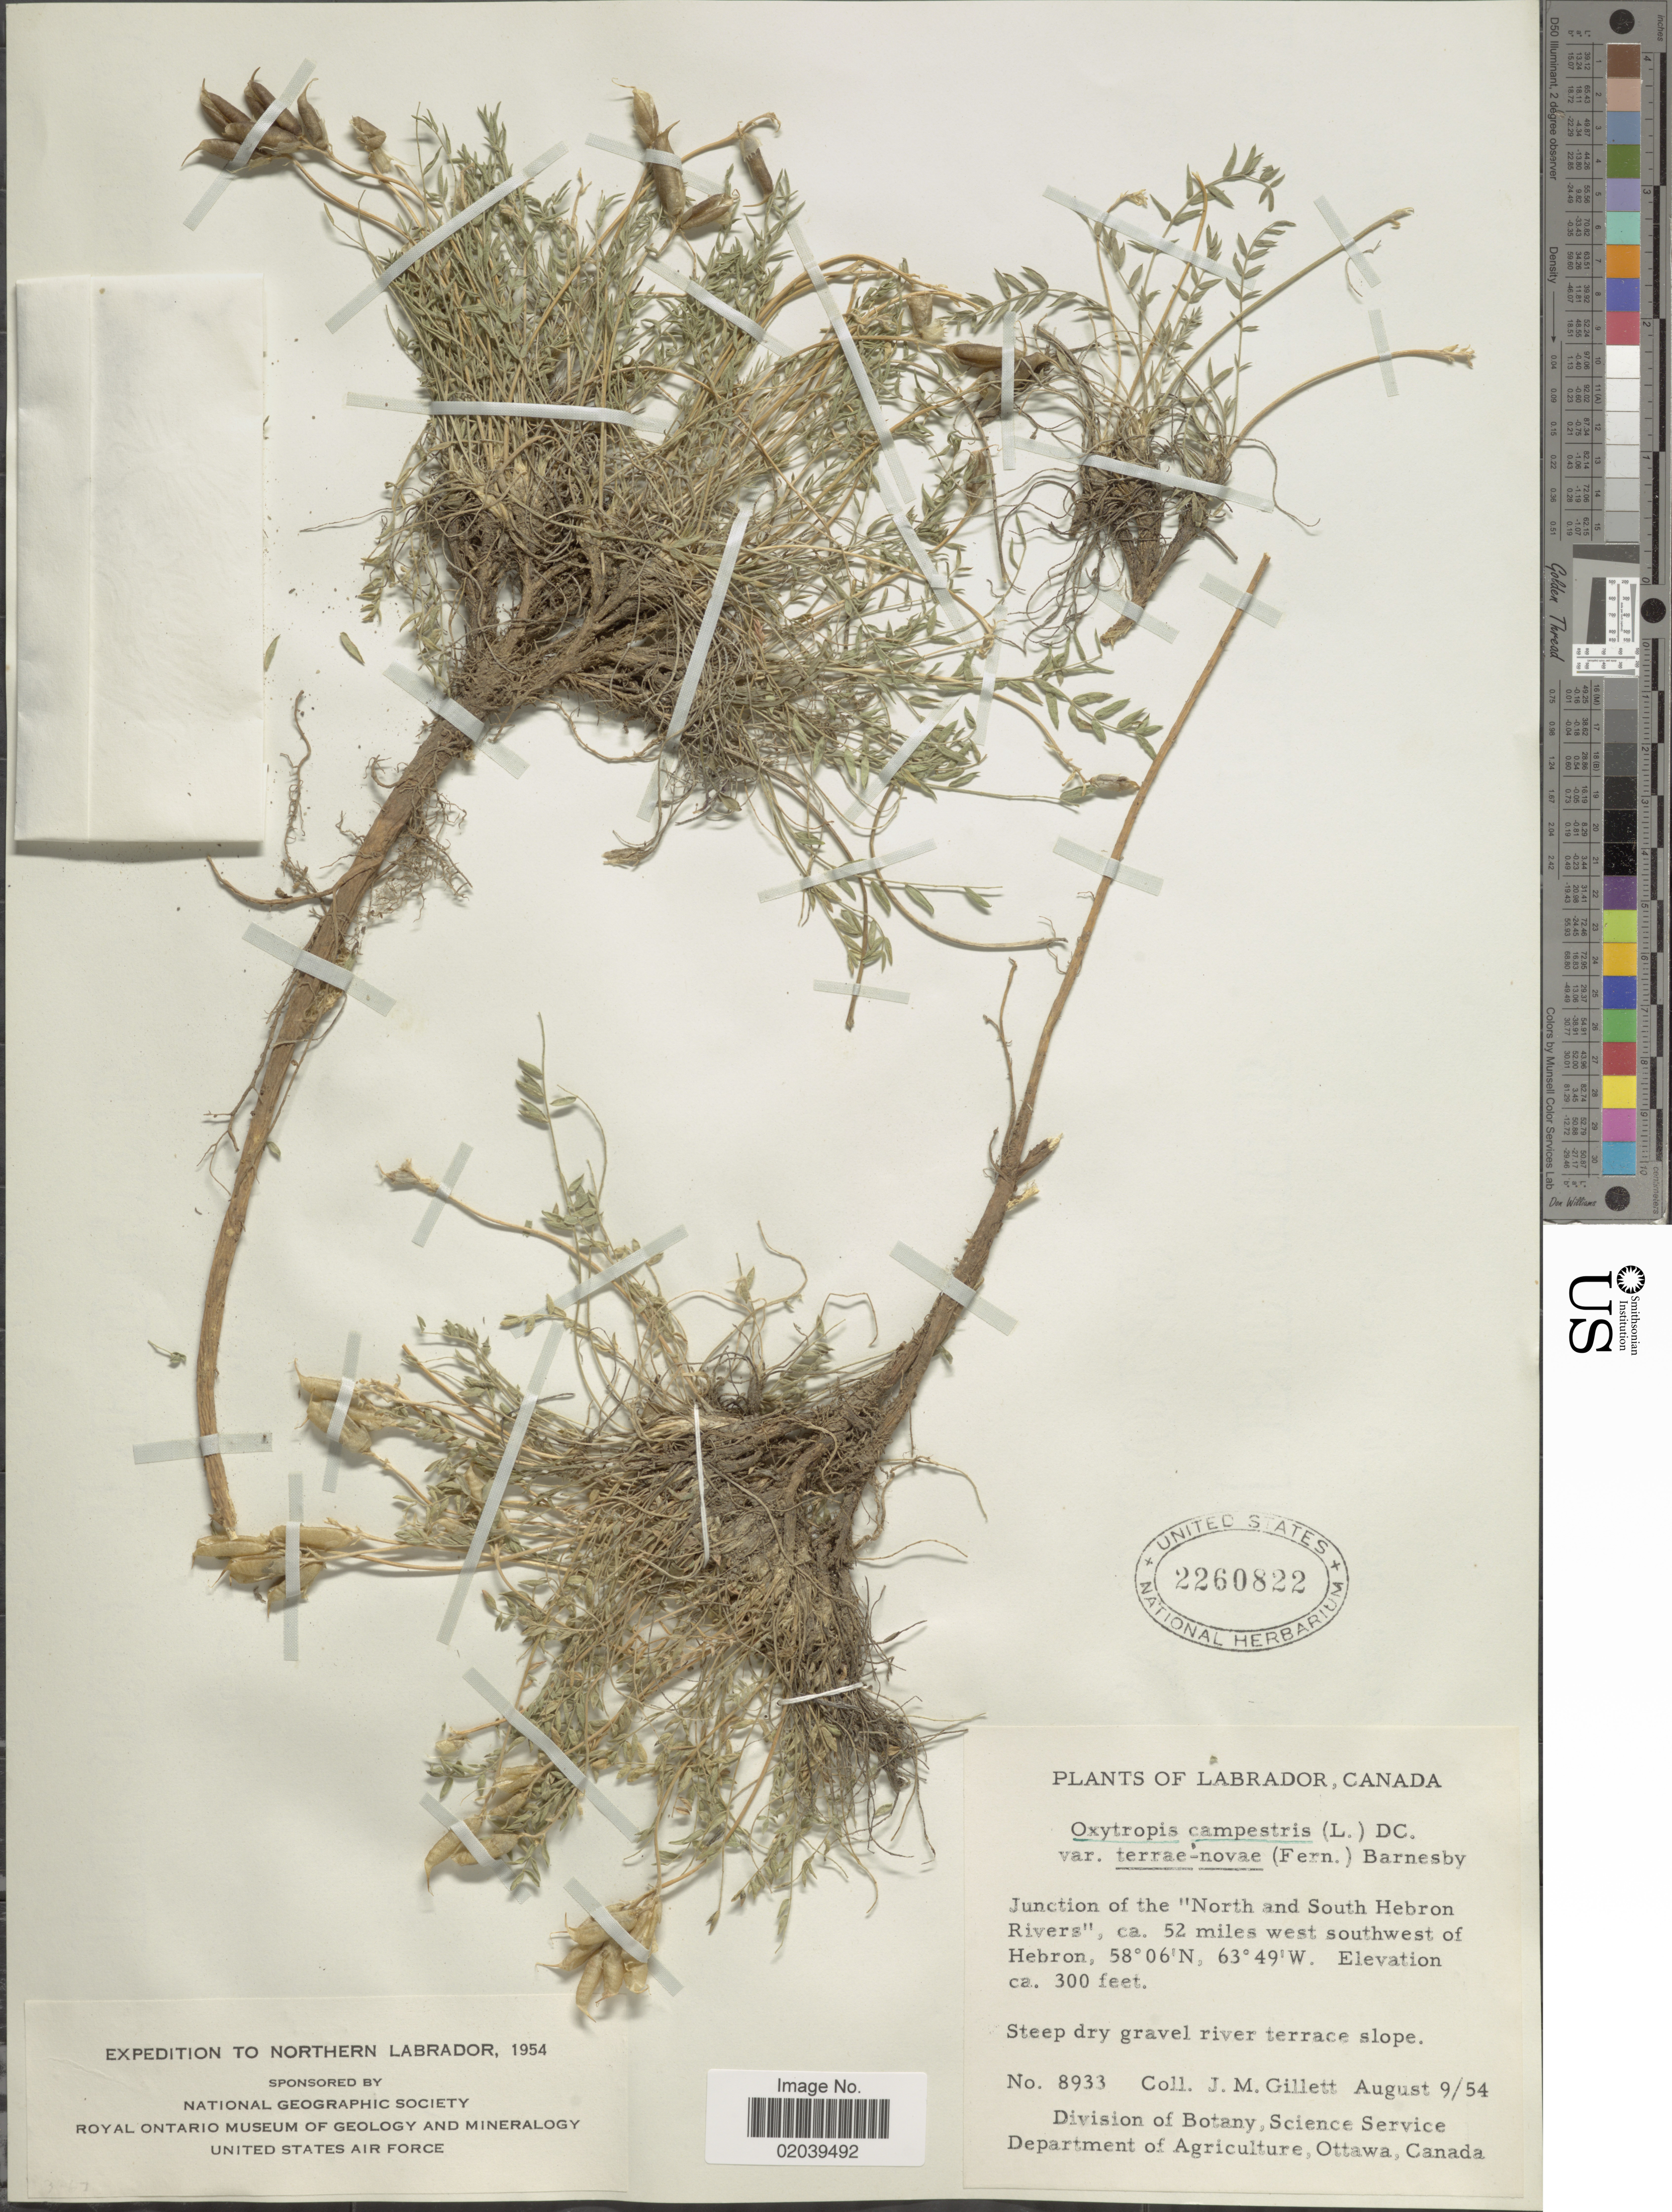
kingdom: Plantae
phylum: Tracheophyta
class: Magnoliopsida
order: Fabales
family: Fabaceae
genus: Oxytropis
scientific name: Oxytropis campestris var. terrae-novae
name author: (Fernald) Barneby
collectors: J. M. Gillett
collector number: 8933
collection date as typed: Transcribed d/m/y: 9/8/54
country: Canada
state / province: Newfoundland and Labrador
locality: Labrador. junction of the "North and South Hebron Rivers", ca. 52 miles west southwest of Hebron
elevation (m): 91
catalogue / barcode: US 2260822